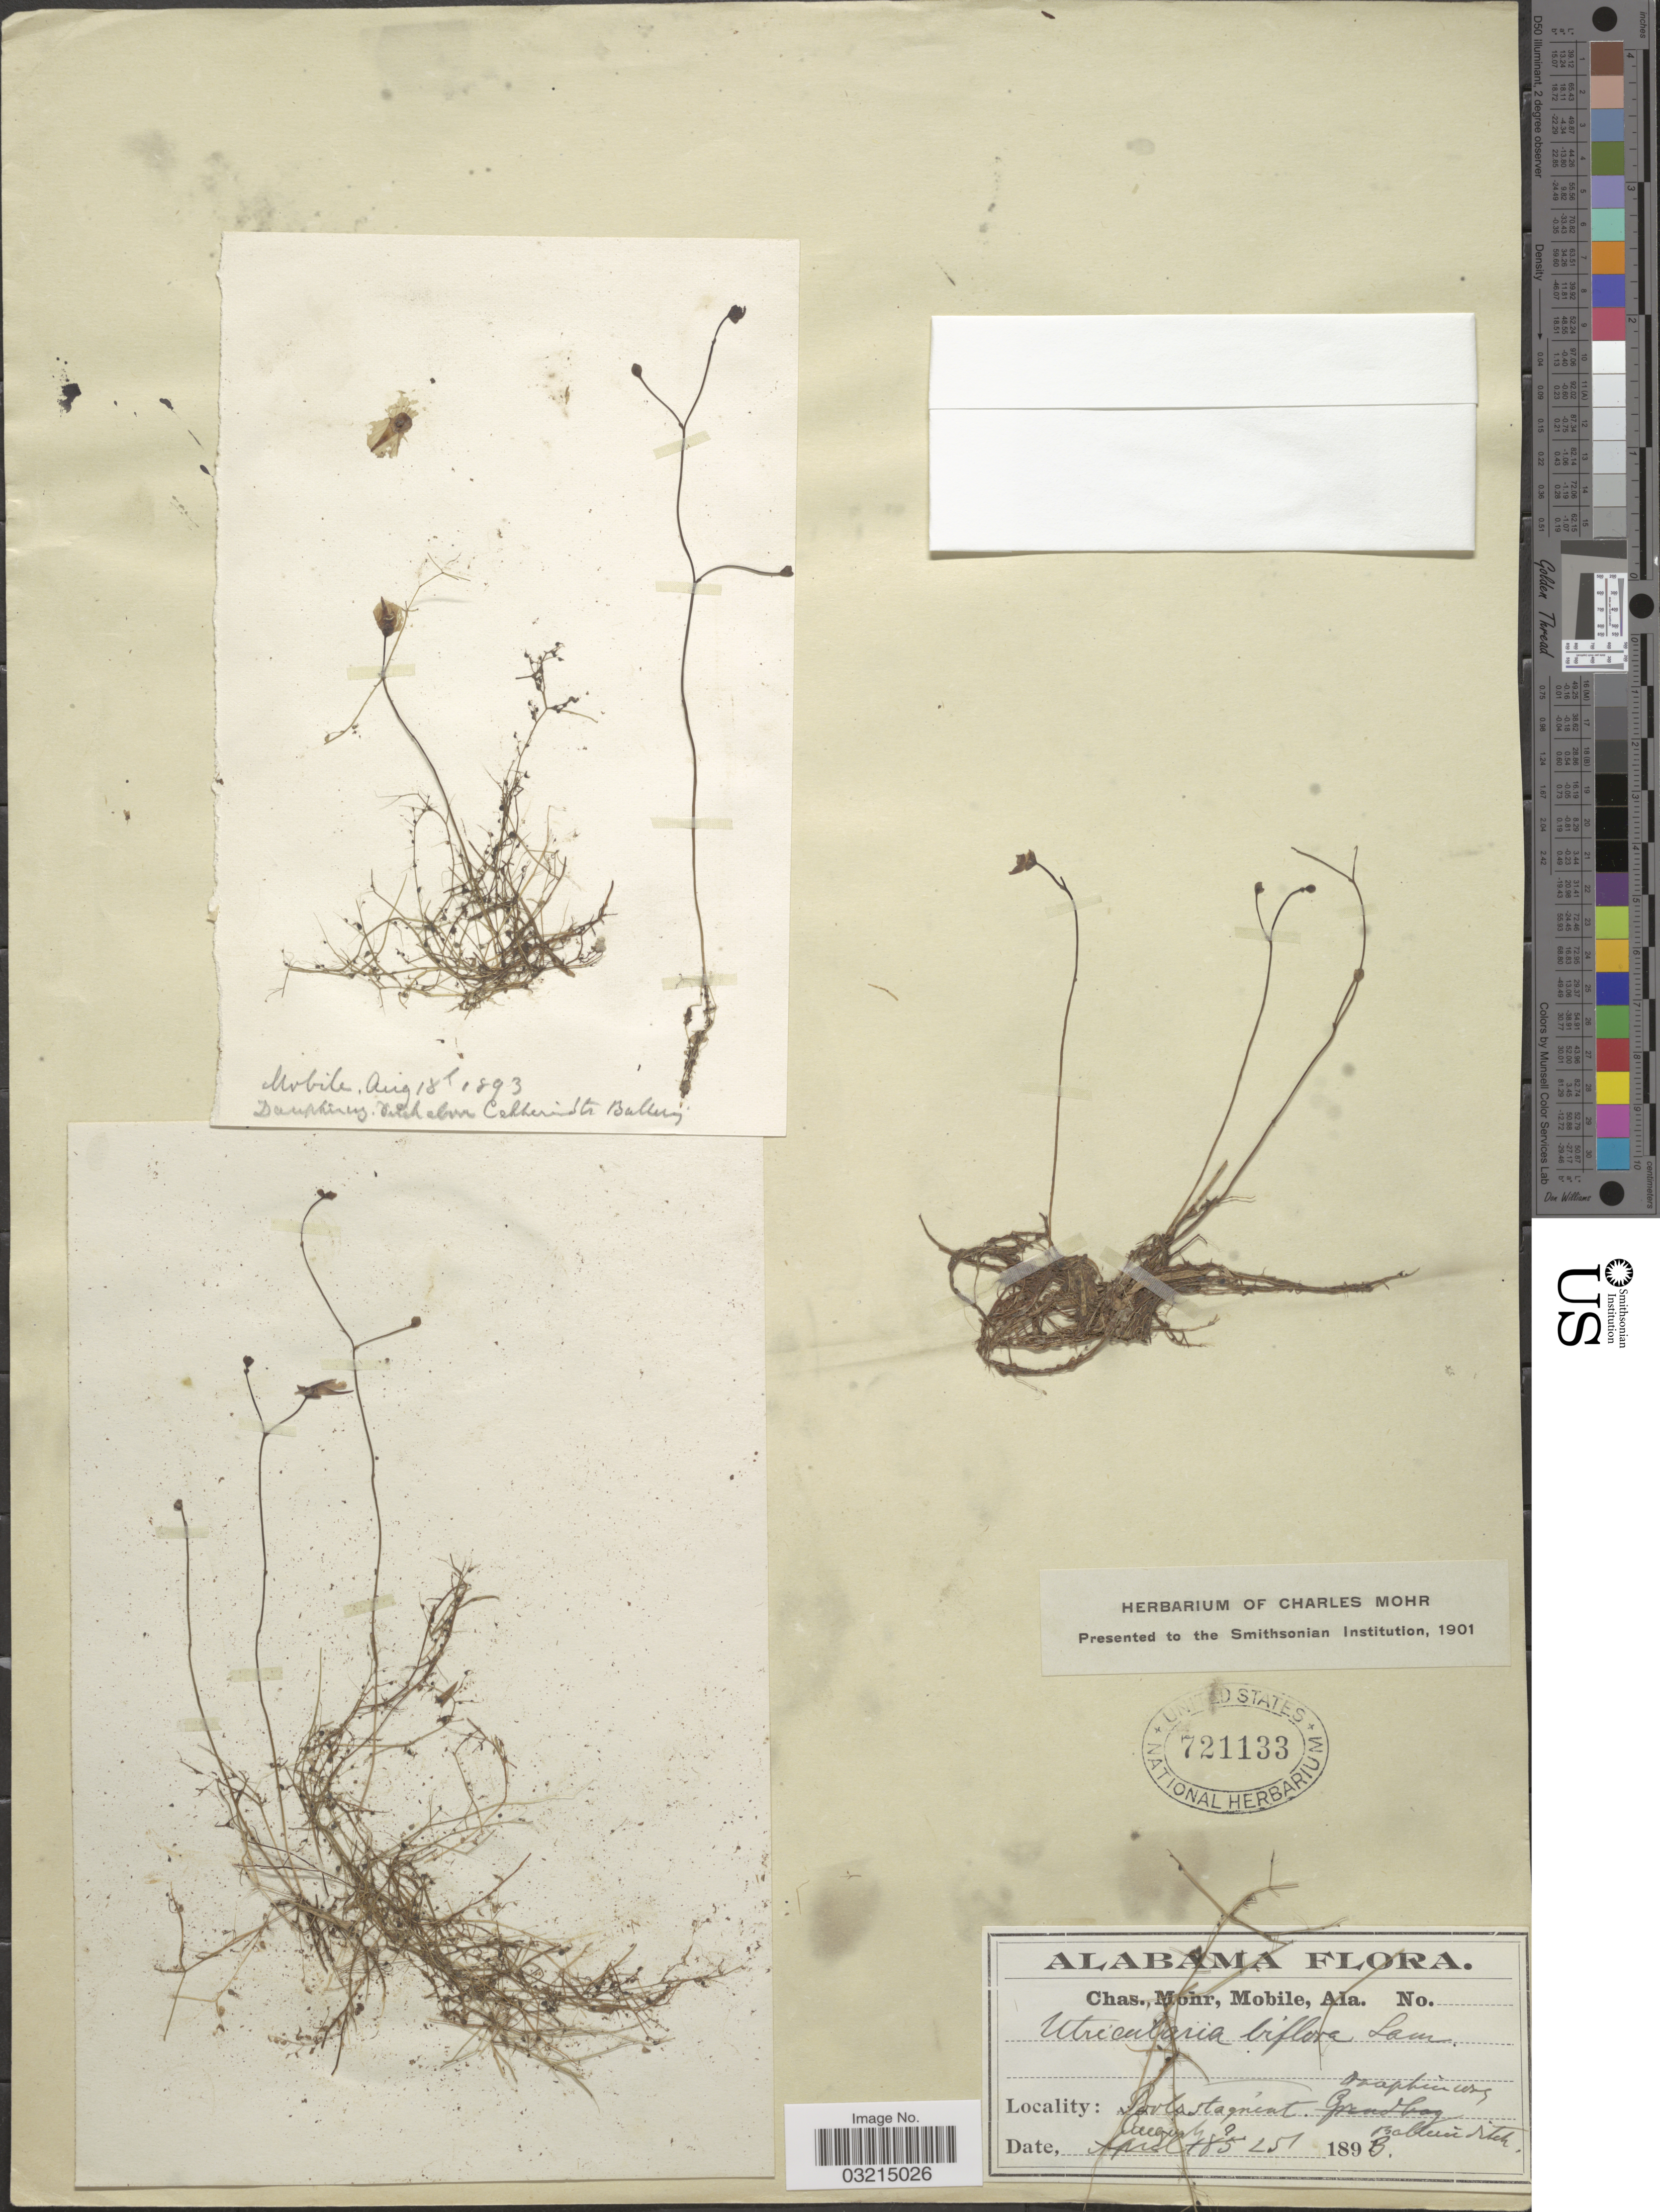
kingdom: Plantae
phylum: Tracheophyta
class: Magnoliopsida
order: Lamiales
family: Lentibulariaceae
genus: Utricularia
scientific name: Utricularia biflora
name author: Lam.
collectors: Mohr, C. T. (herbarium)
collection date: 1893-08-18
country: United States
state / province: Alabama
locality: Dauphiney ditch above Ceherindt Balterij. [interpreted] Mobile.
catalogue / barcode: US 721133